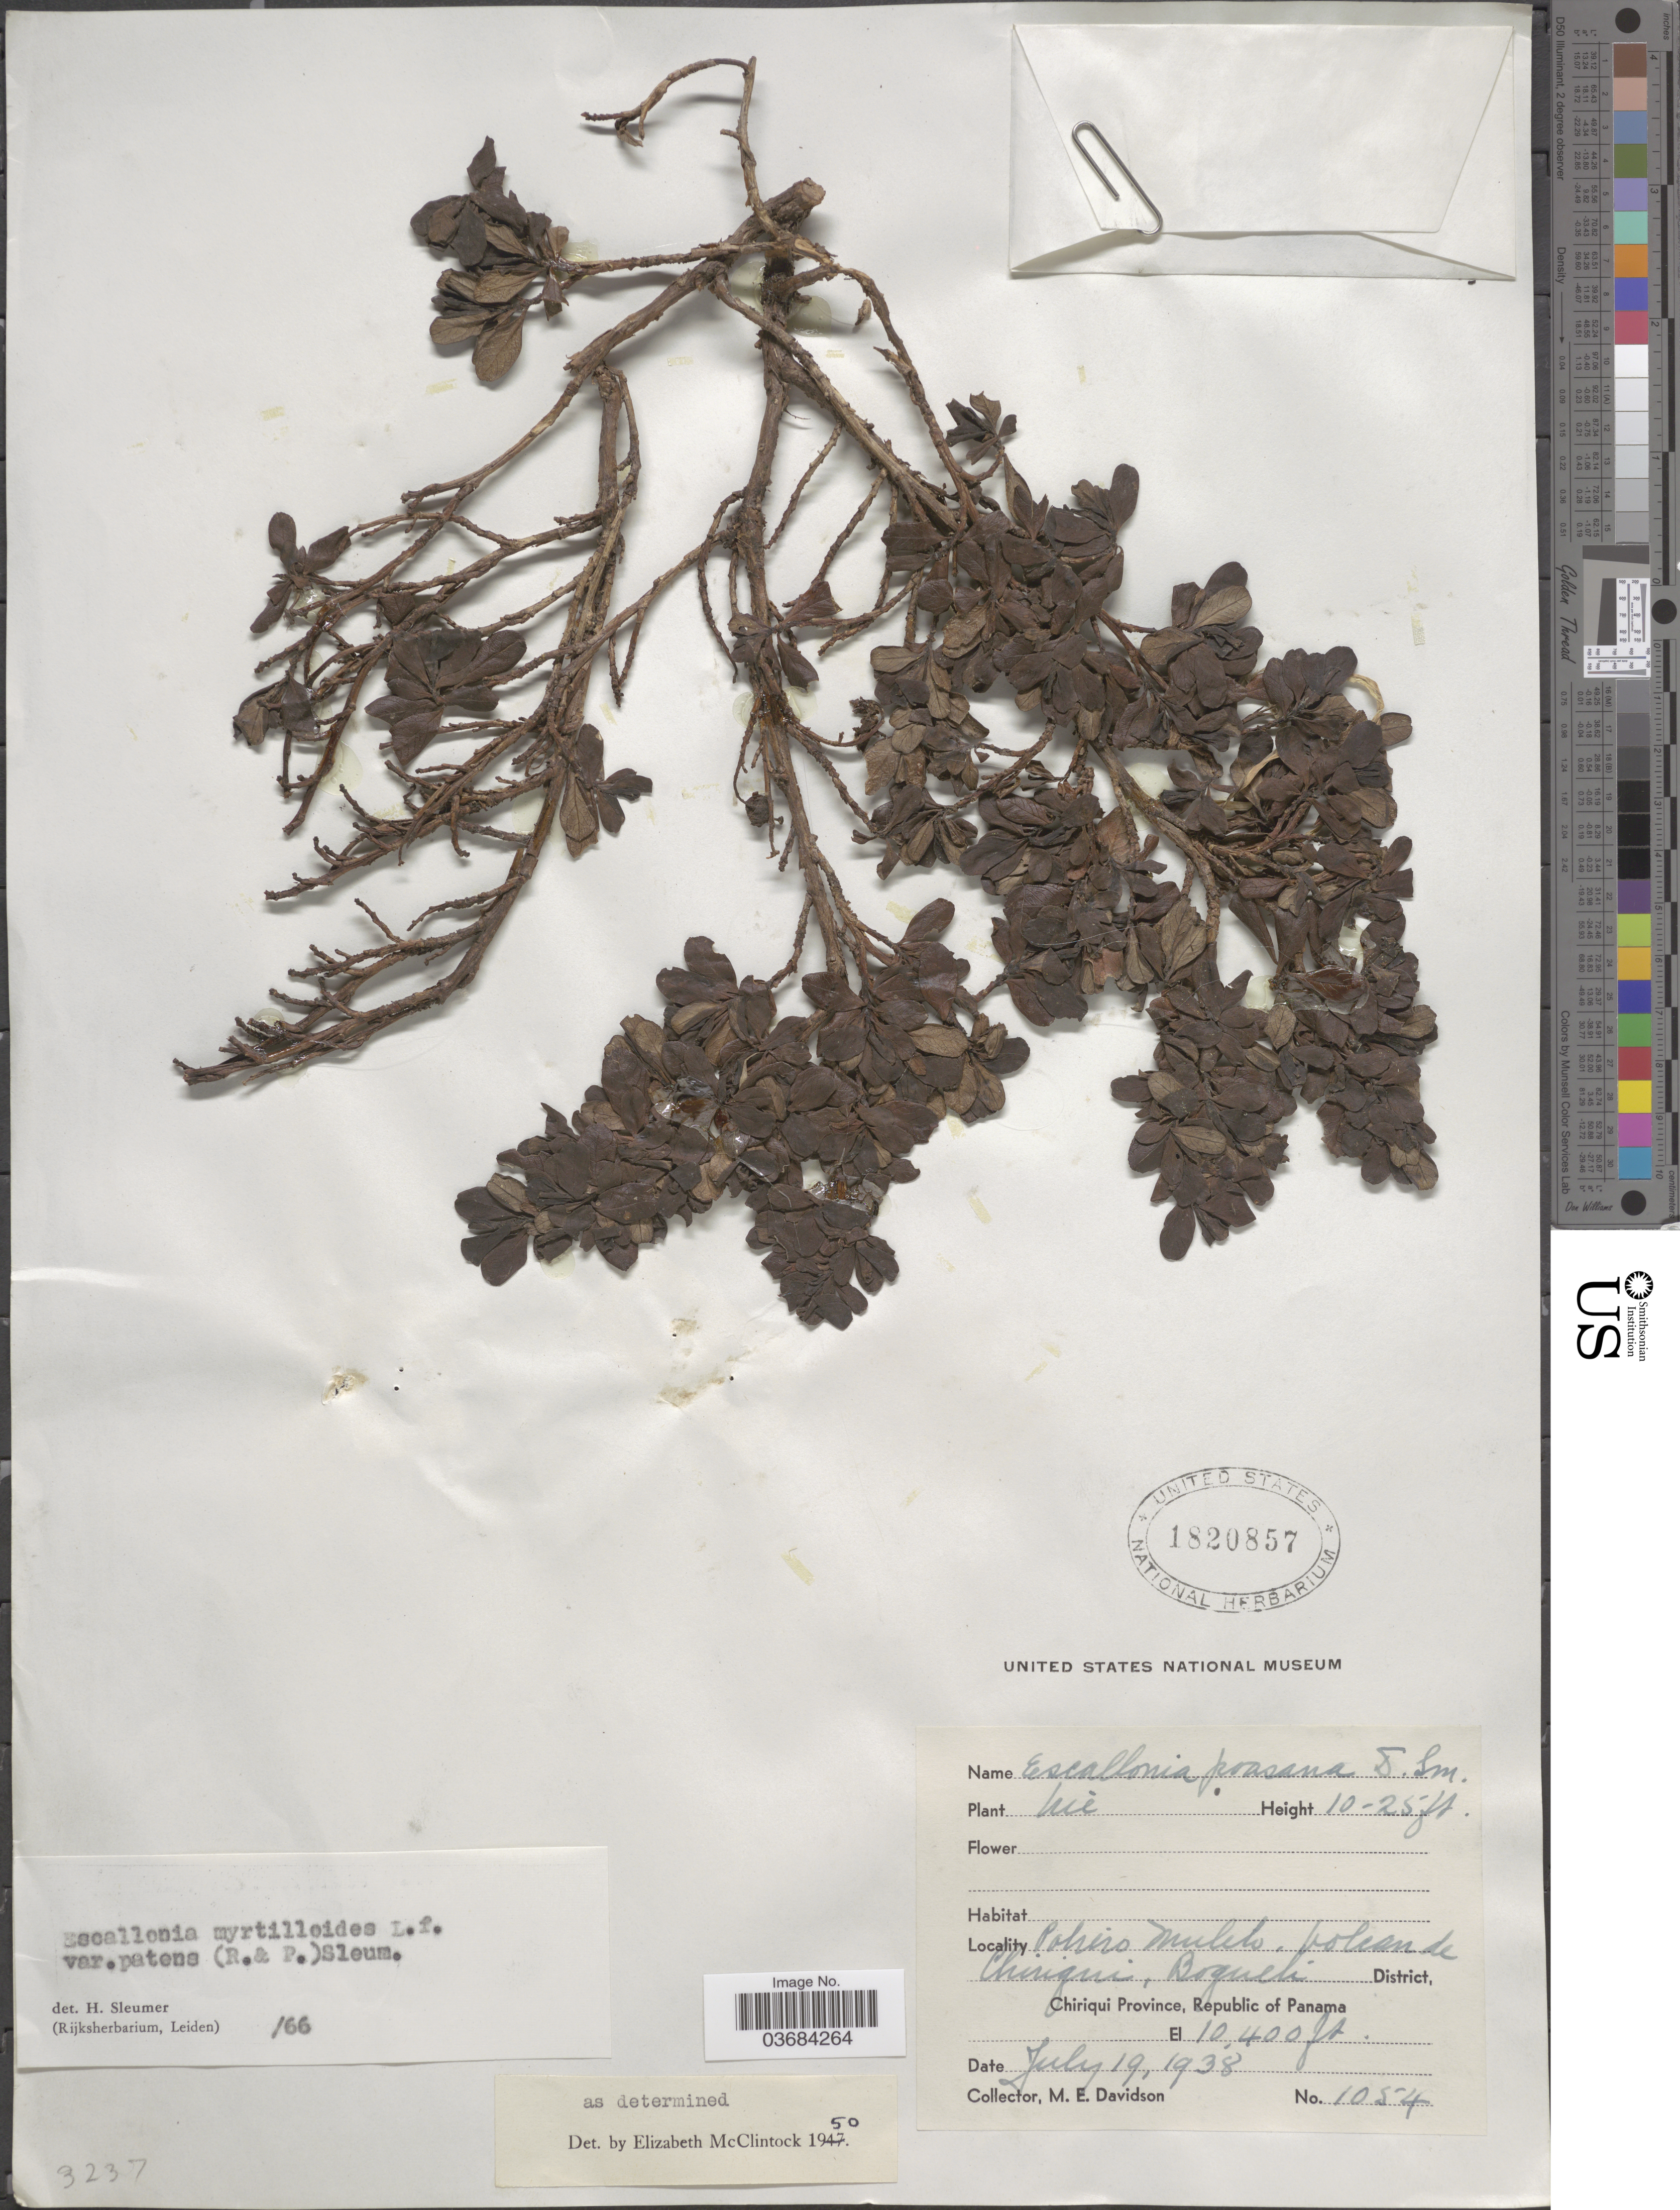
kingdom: Plantae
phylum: Tracheophyta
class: Magnoliopsida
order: Escalloniales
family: Escalloniaceae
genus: Escallonia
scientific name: Escallonia myrtilloides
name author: L. f.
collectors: M. E. Davidson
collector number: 1054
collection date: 1938-07-19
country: Panama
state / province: Chiriqui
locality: Potrero Mulelo, volcan de Chiriqui, Boquete District.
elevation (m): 3170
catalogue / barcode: US 1820857